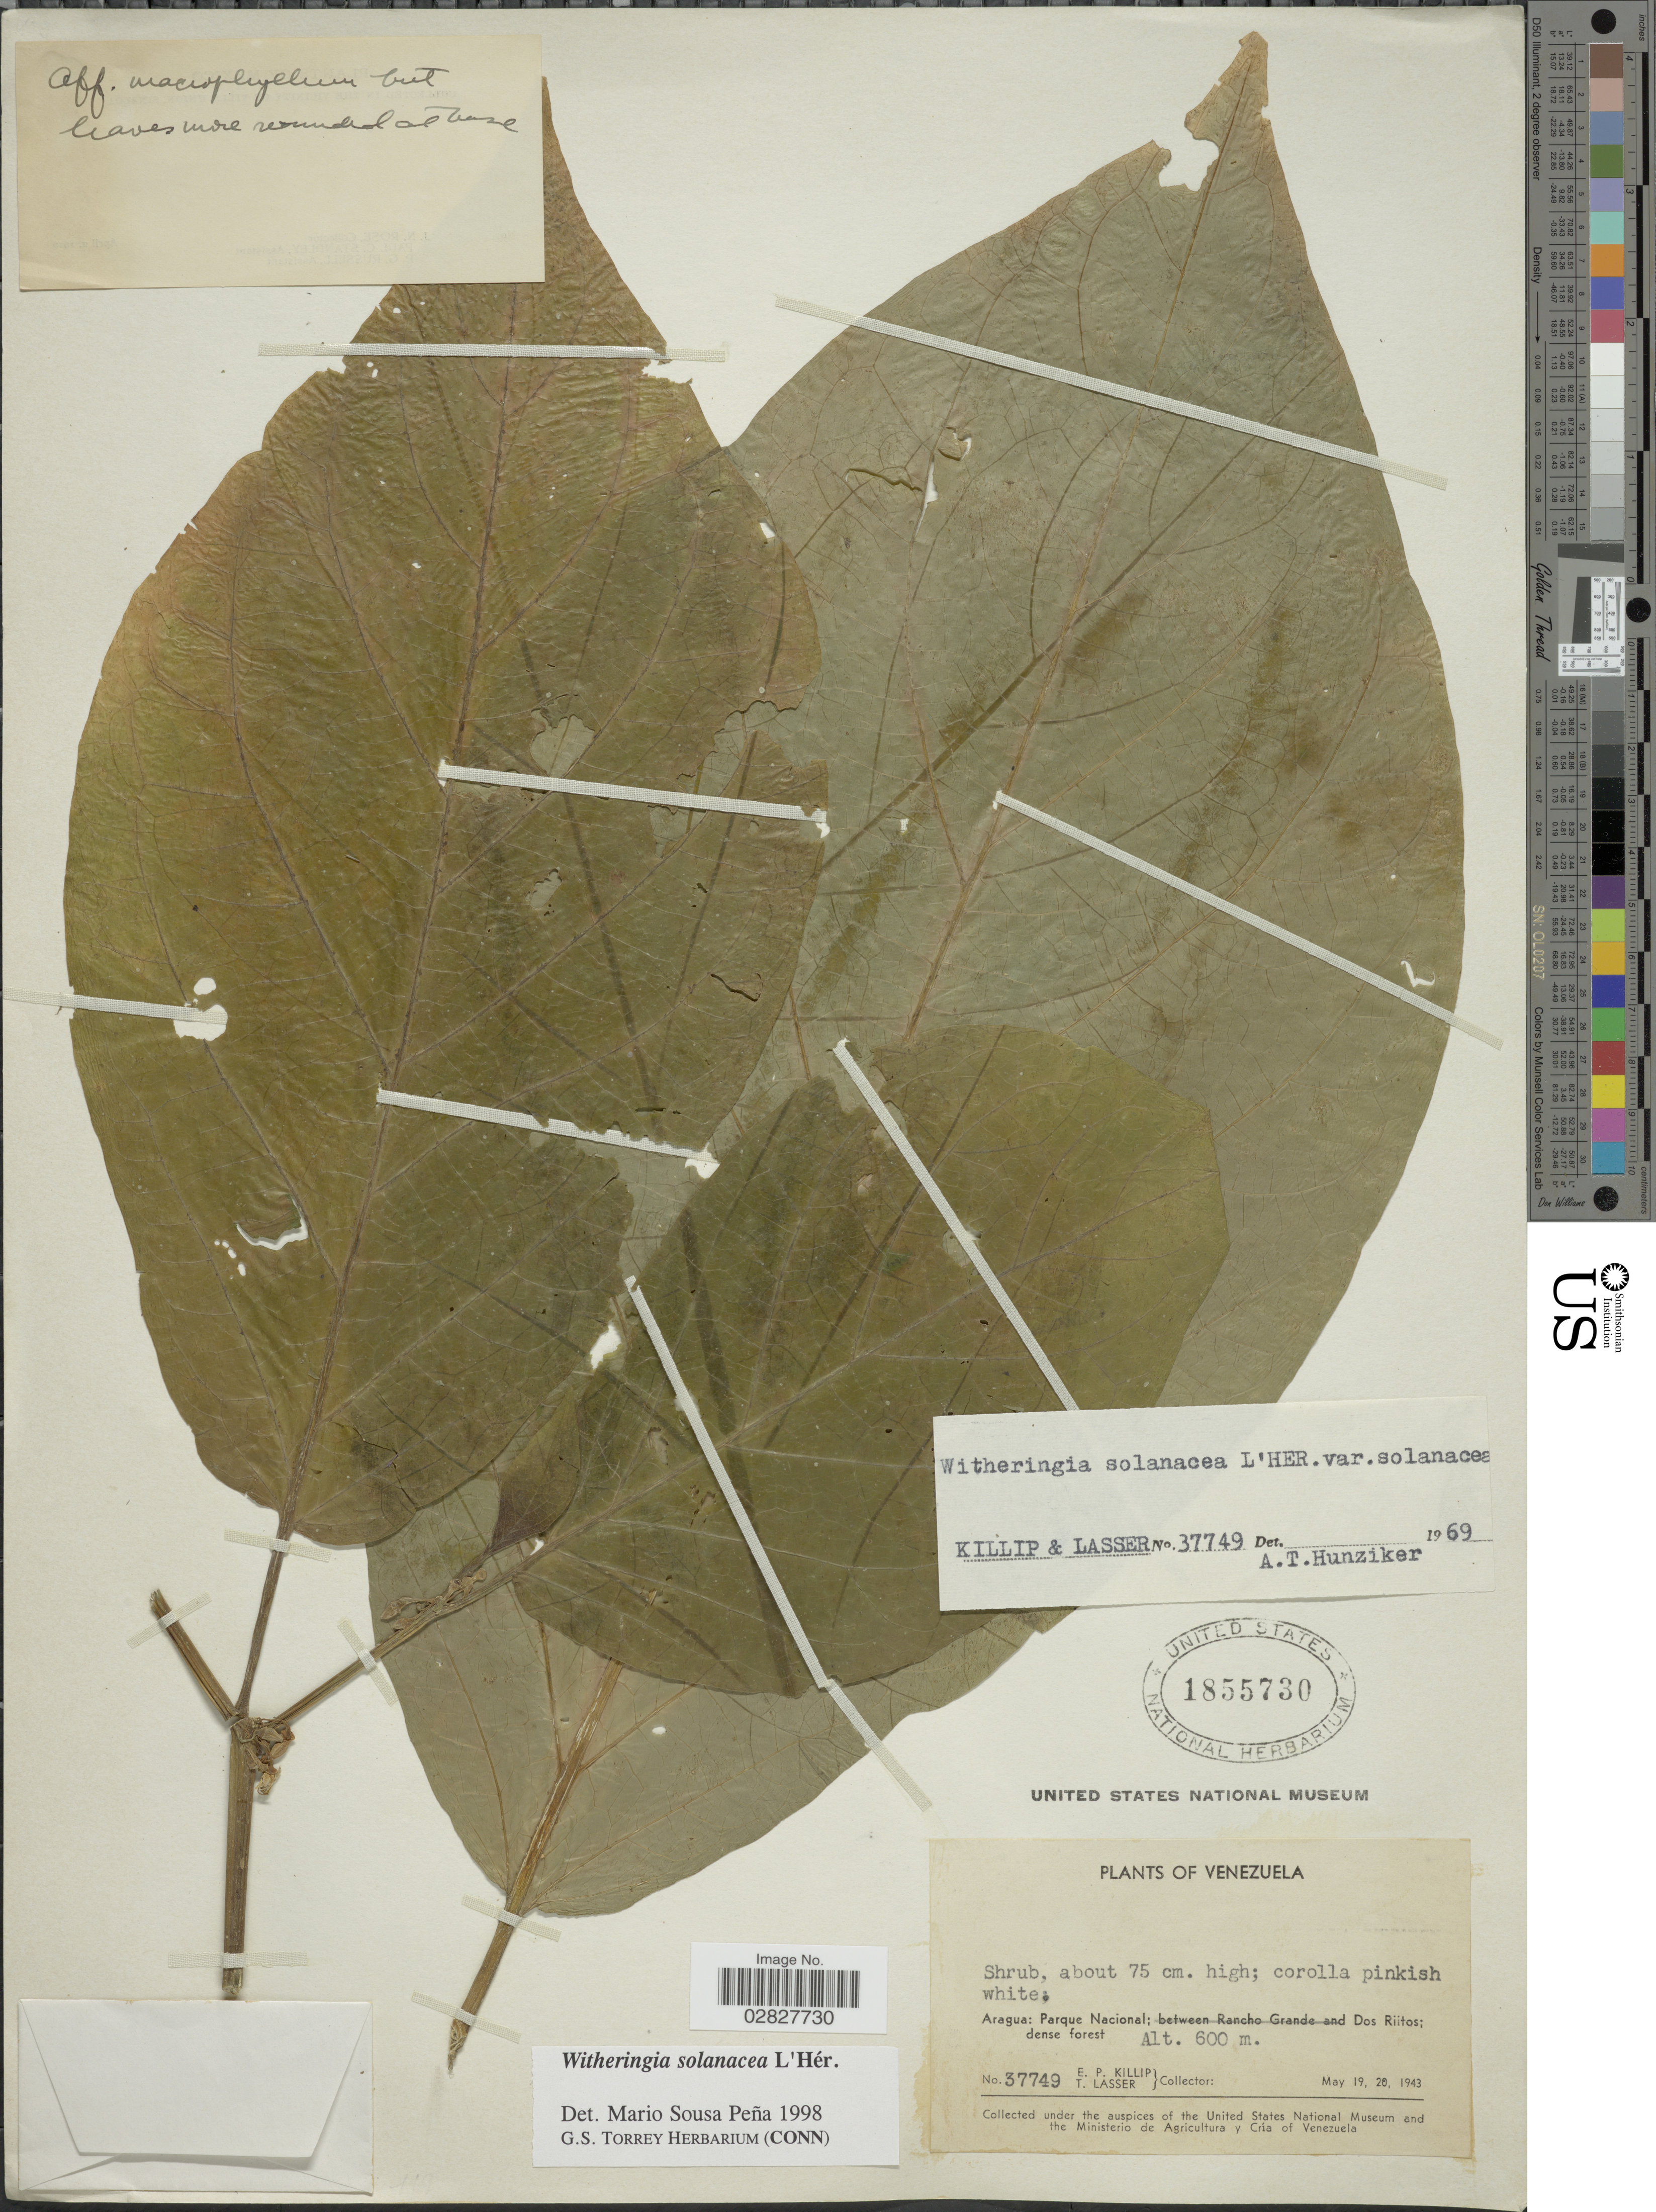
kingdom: Plantae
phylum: Tracheophyta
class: Magnoliopsida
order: Solanales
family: Solanaceae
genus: Witheringia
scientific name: Witheringia solanacea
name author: L'Hér.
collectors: E. P. Killip & T. Lasser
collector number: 37749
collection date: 1943-05-19/1943-05-20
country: Venezuela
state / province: Aragua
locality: Parque Nacional; Dos Riitos; dense forest.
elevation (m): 600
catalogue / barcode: US 1855730